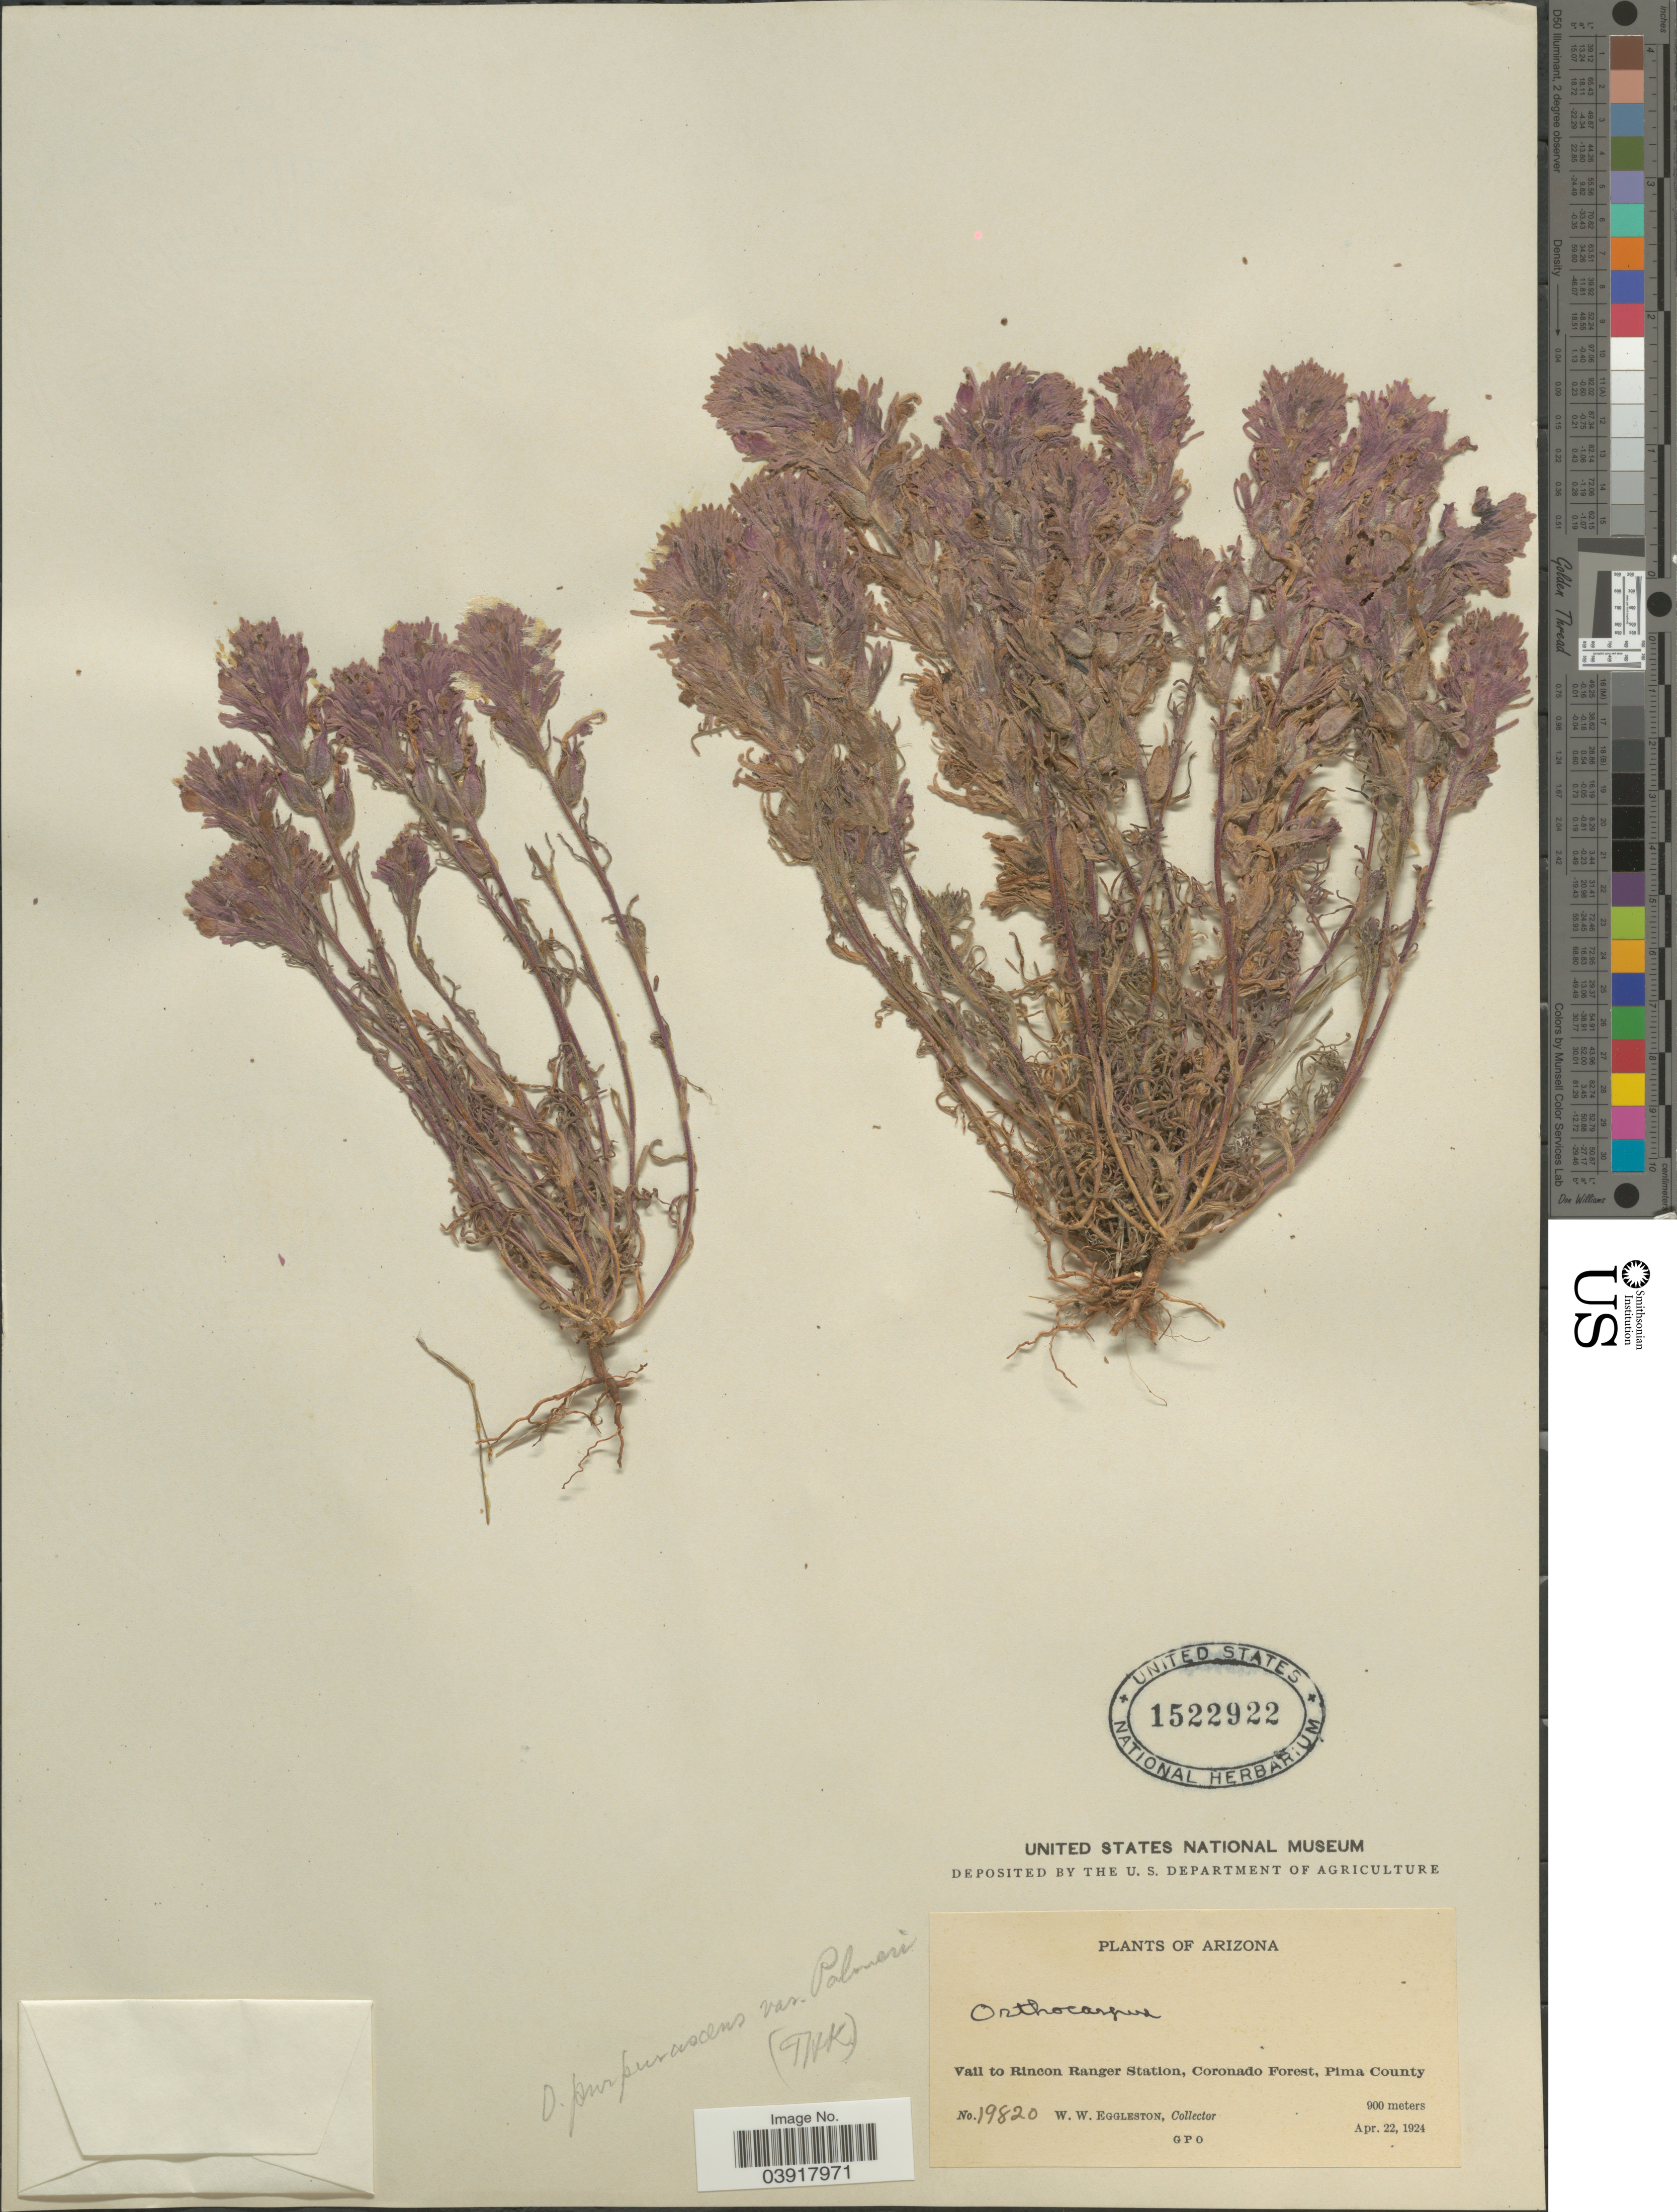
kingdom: Plantae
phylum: Tracheophyta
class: Magnoliopsida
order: Lamiales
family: Orobanchaceae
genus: Orthocarpus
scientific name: Orthocarpus purpurascens var. palmeri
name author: A. Gray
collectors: W. W. Eggleston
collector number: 19820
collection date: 1924-04-22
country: United States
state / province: Arizona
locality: Vail to Rincon Ranger Station, Coronado Forest, Pima County.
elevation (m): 900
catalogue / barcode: US 1522922